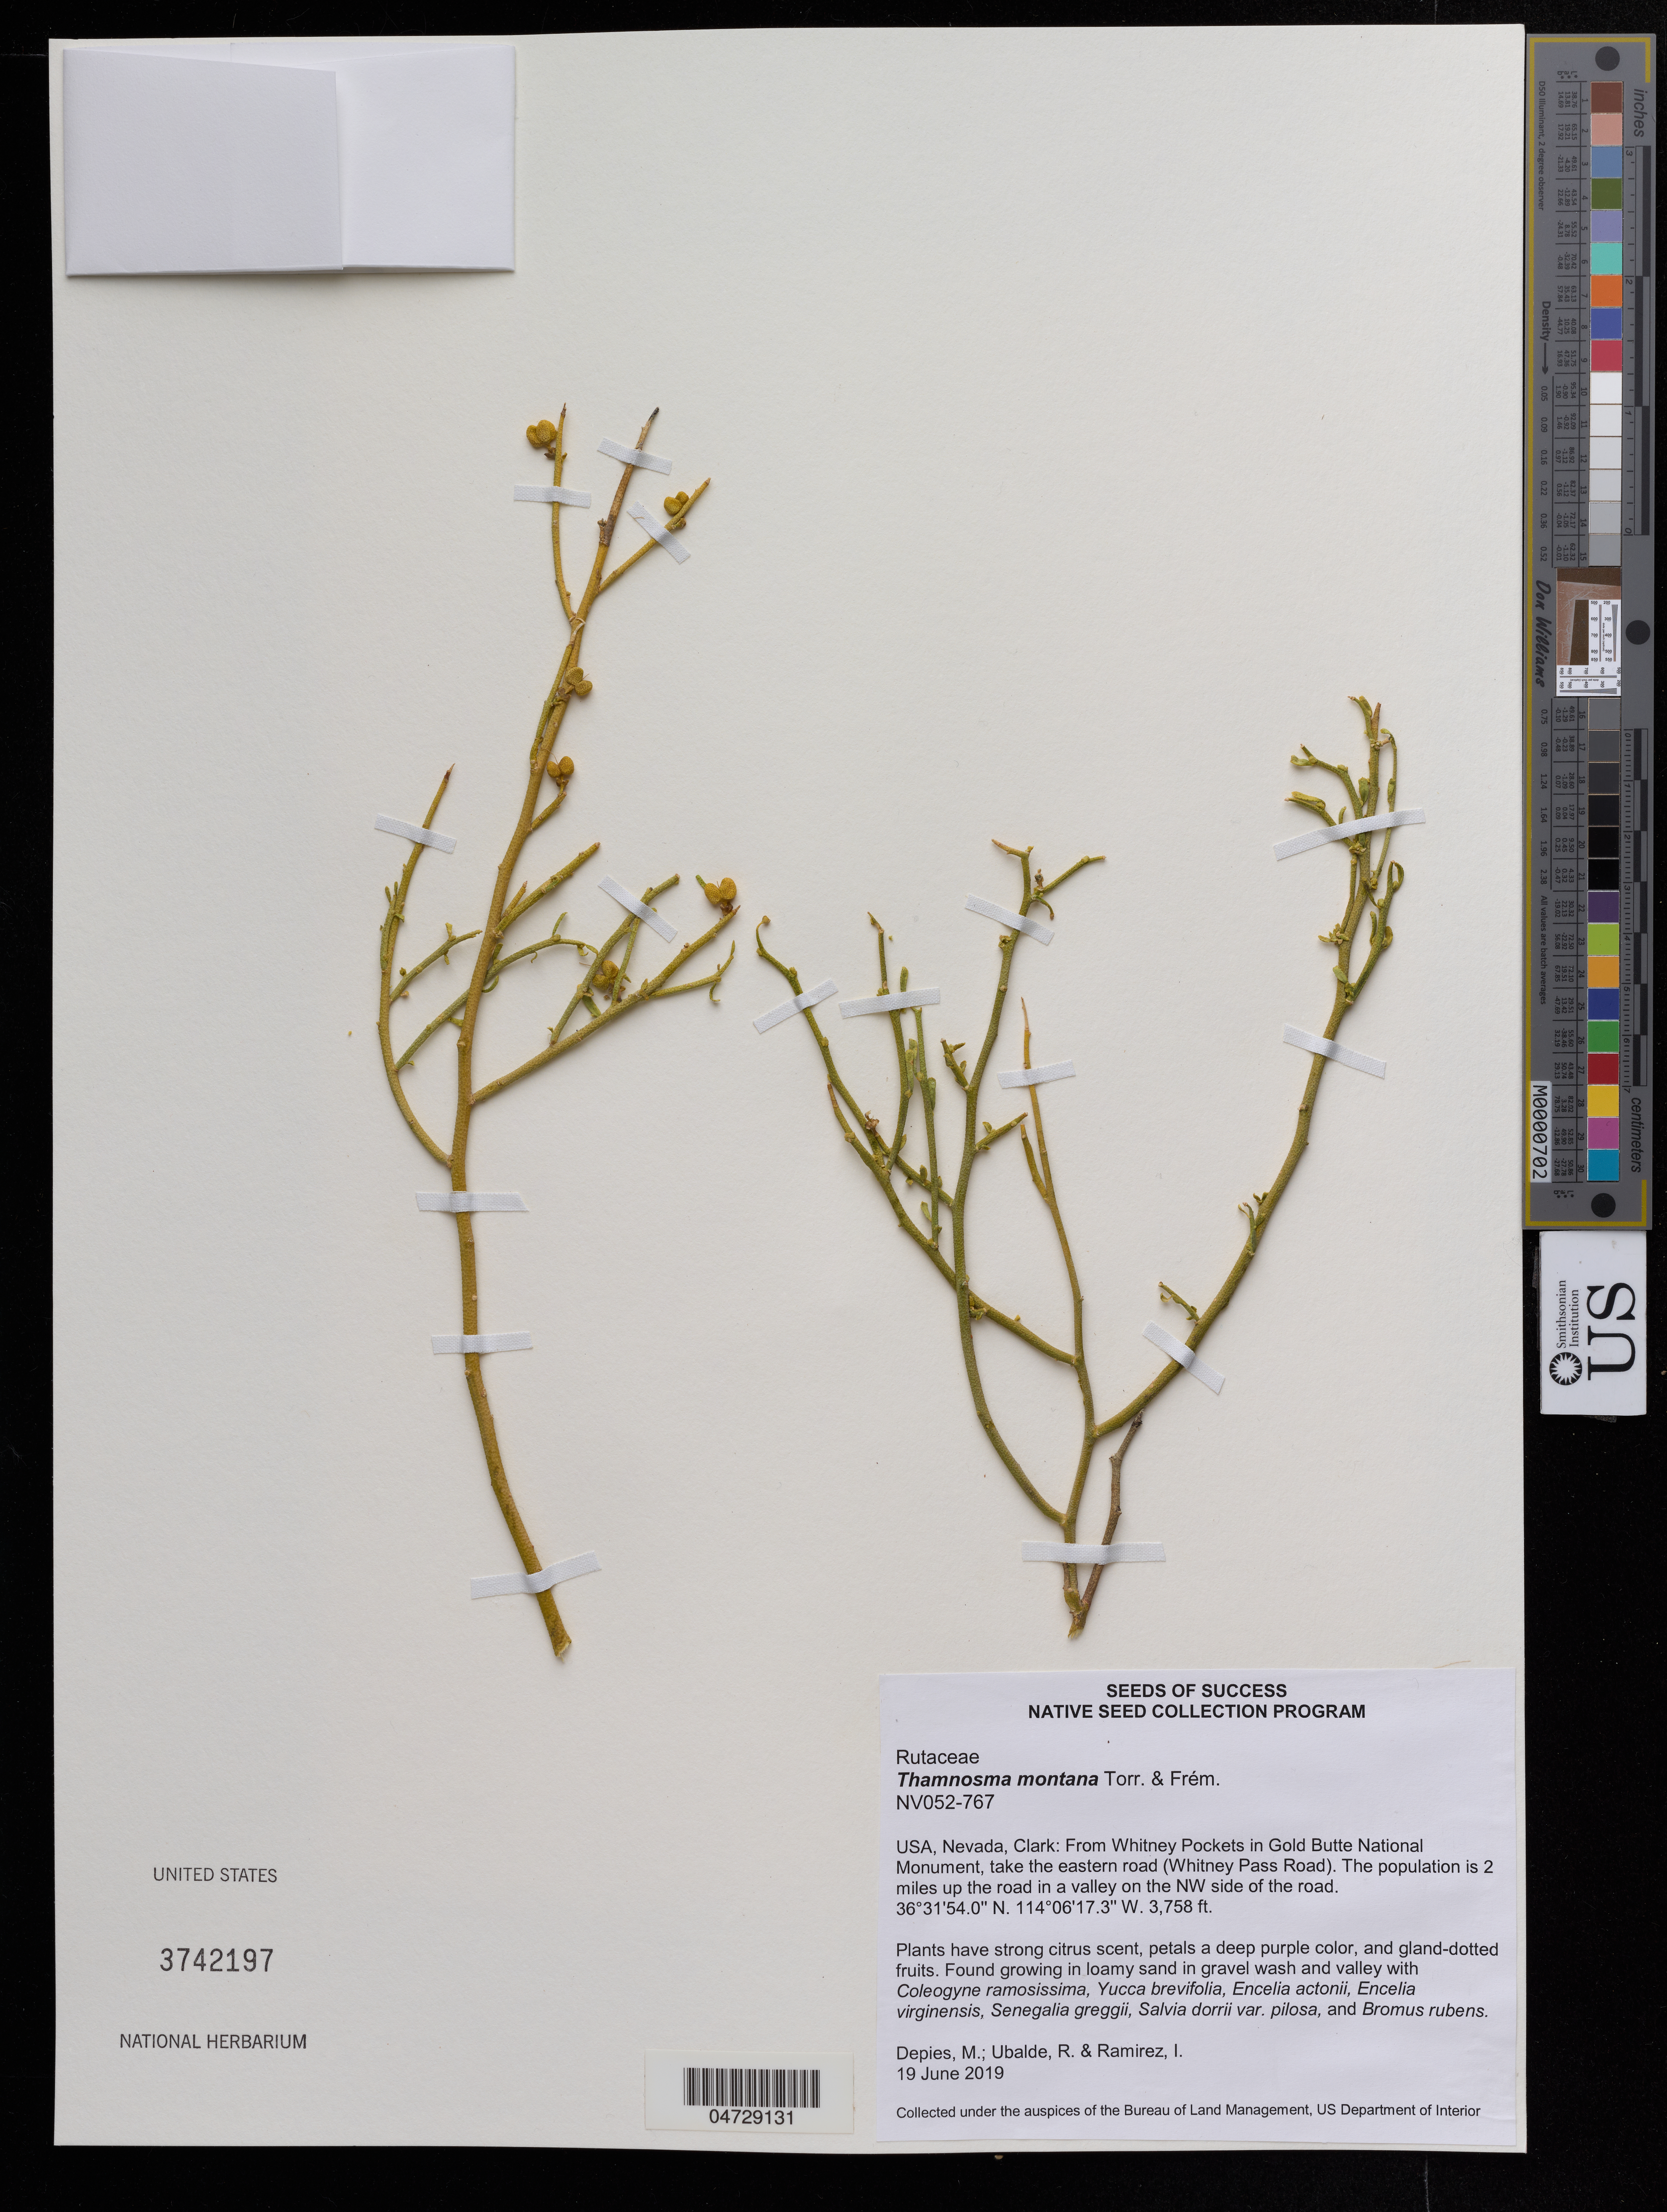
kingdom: Plantae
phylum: Tracheophyta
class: Magnoliopsida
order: Sapindales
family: Rutaceae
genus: Thamnosma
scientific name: Thamnosma somalensis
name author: Thulin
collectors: M. Depies & R. Ubalde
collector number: NV052-767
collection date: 2019-06-19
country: United States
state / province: Nevada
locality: Clark: From Whitney Pockets in Gold Butte National Monument, take the eastern road (Whitney Pass Road). 2 miles up the road in a valley on the NW side of the road.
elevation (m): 1145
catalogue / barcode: US 3742197